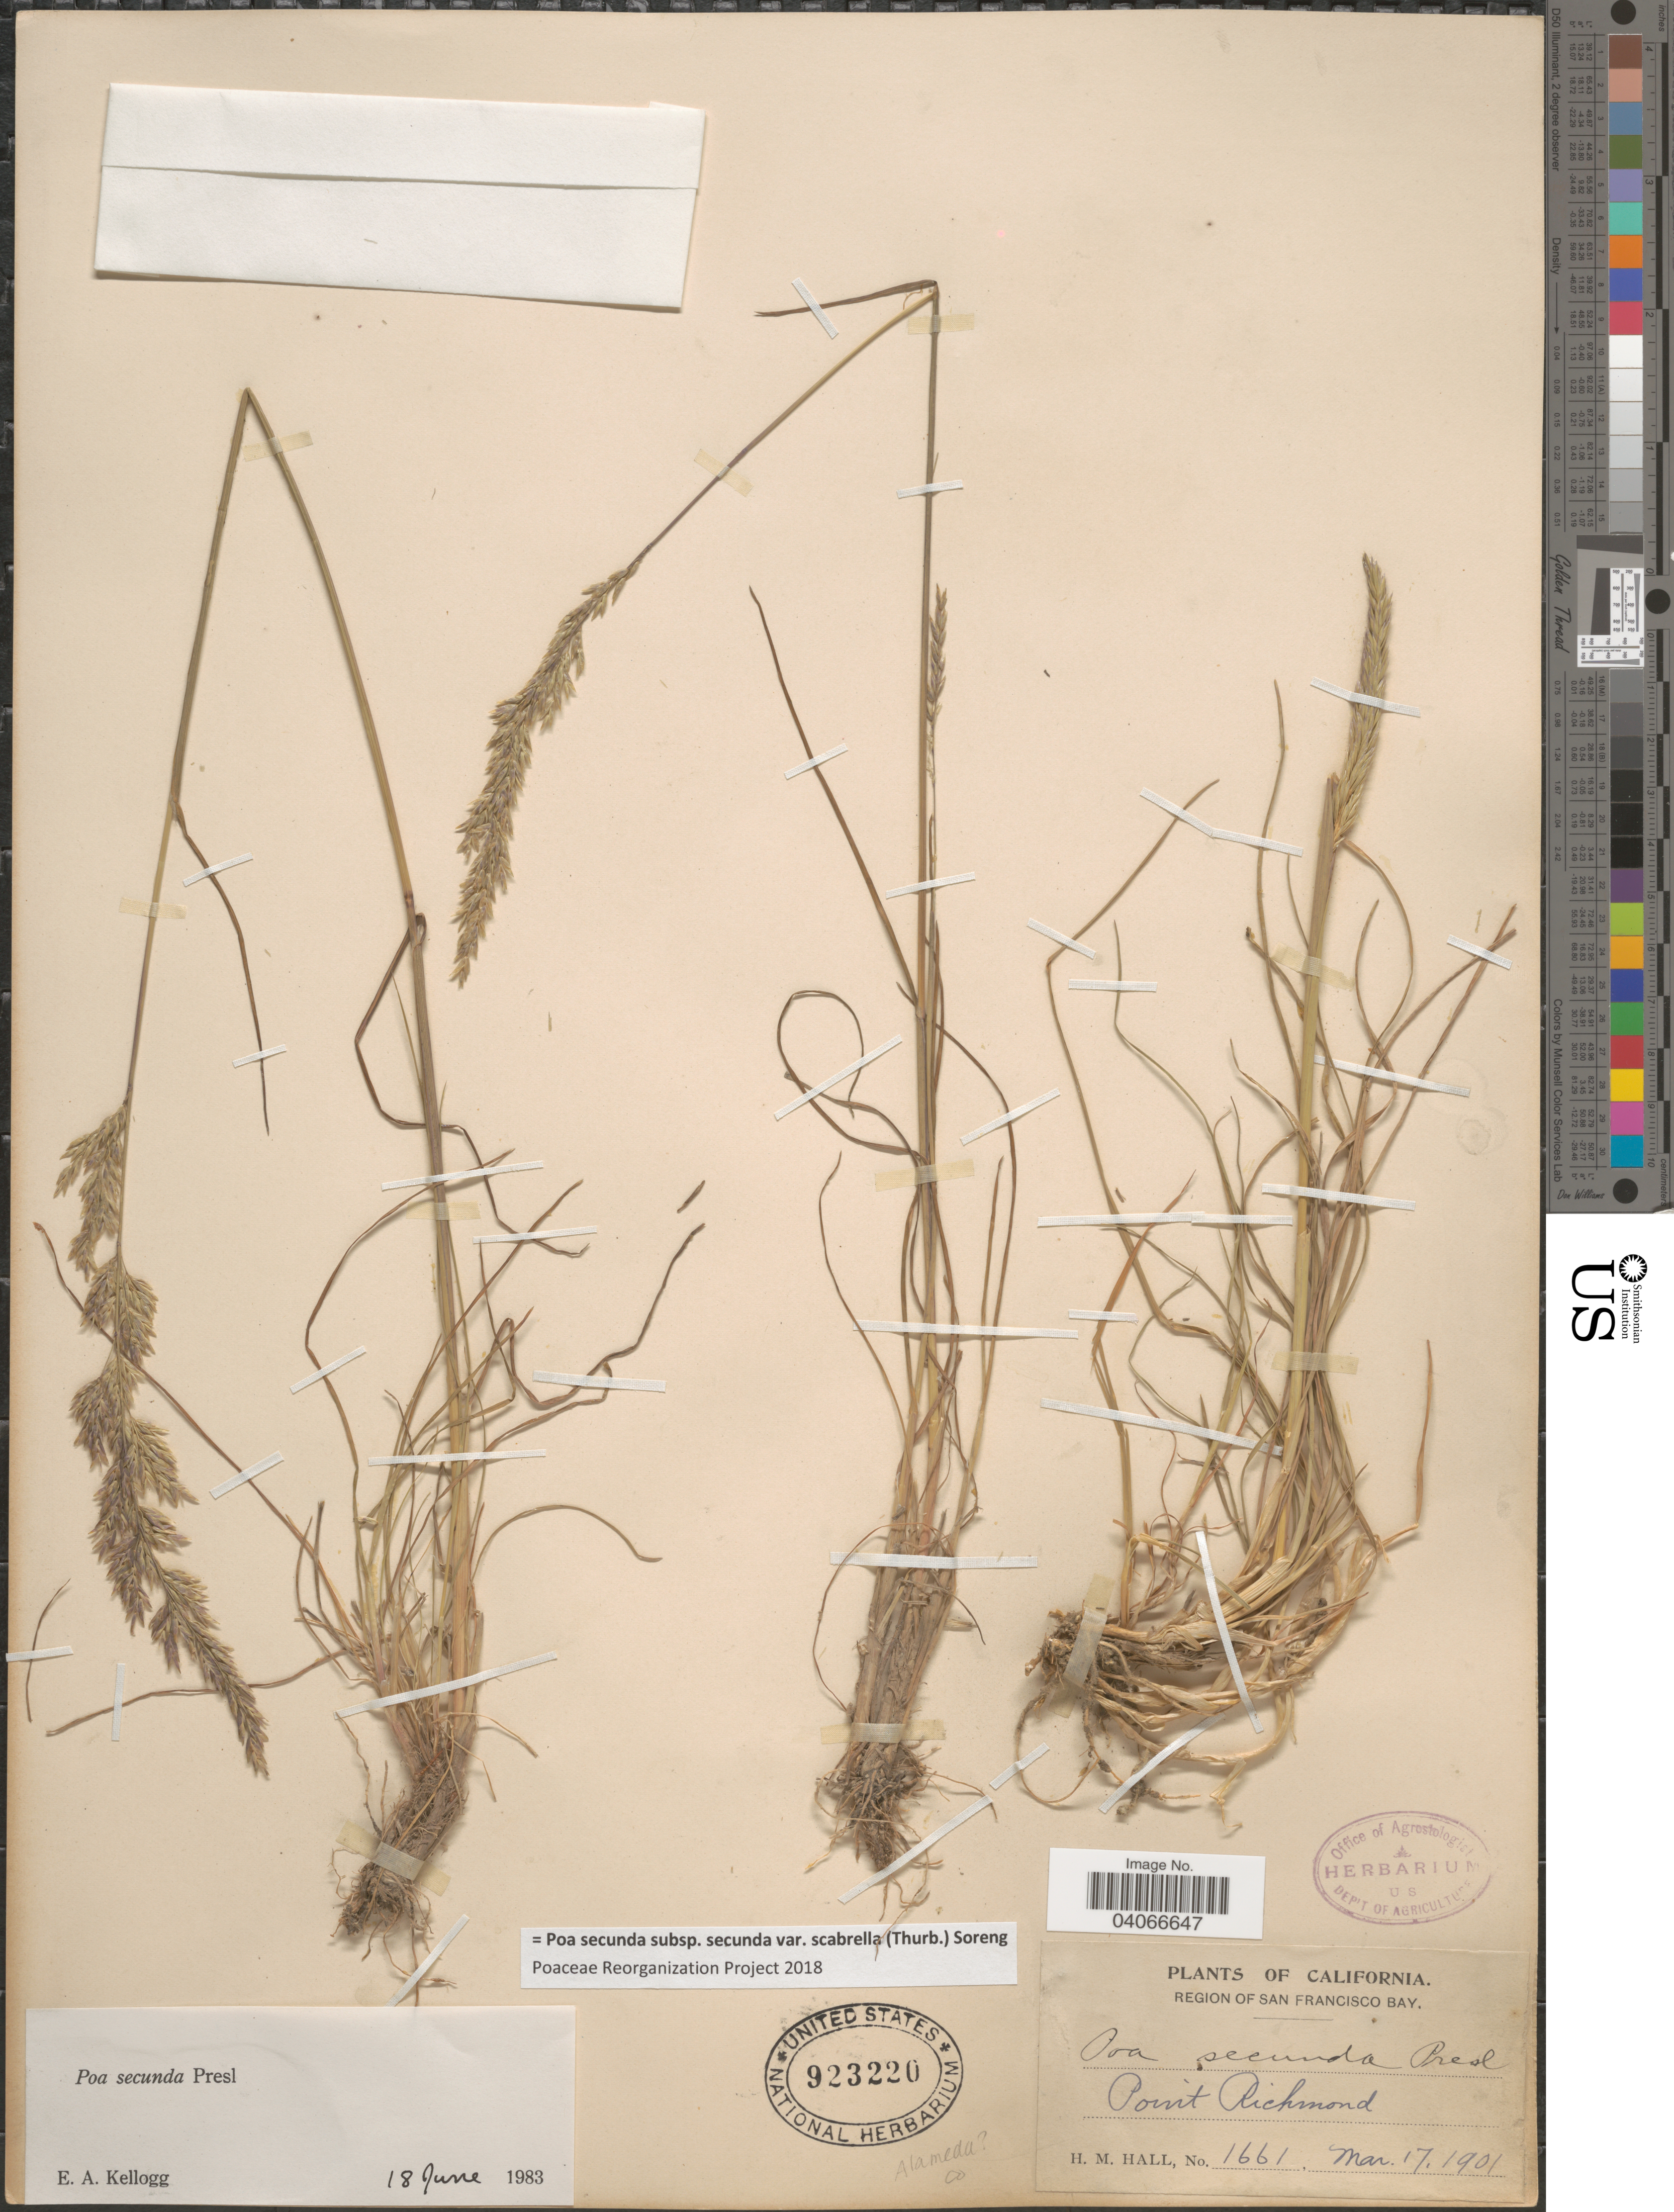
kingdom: Plantae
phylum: Tracheophyta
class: Liliopsida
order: Poales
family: Poaceae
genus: Poa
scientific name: Poa secunda subsp. secunda var. scabrella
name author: (Thurb.) Soreng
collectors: H. M. Hall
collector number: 1661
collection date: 1901-03-17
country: United States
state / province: California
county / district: San Francisco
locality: Alameda Co [unsure placement]. Region of San Francisco Bay. Point Richmond.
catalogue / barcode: US 923220